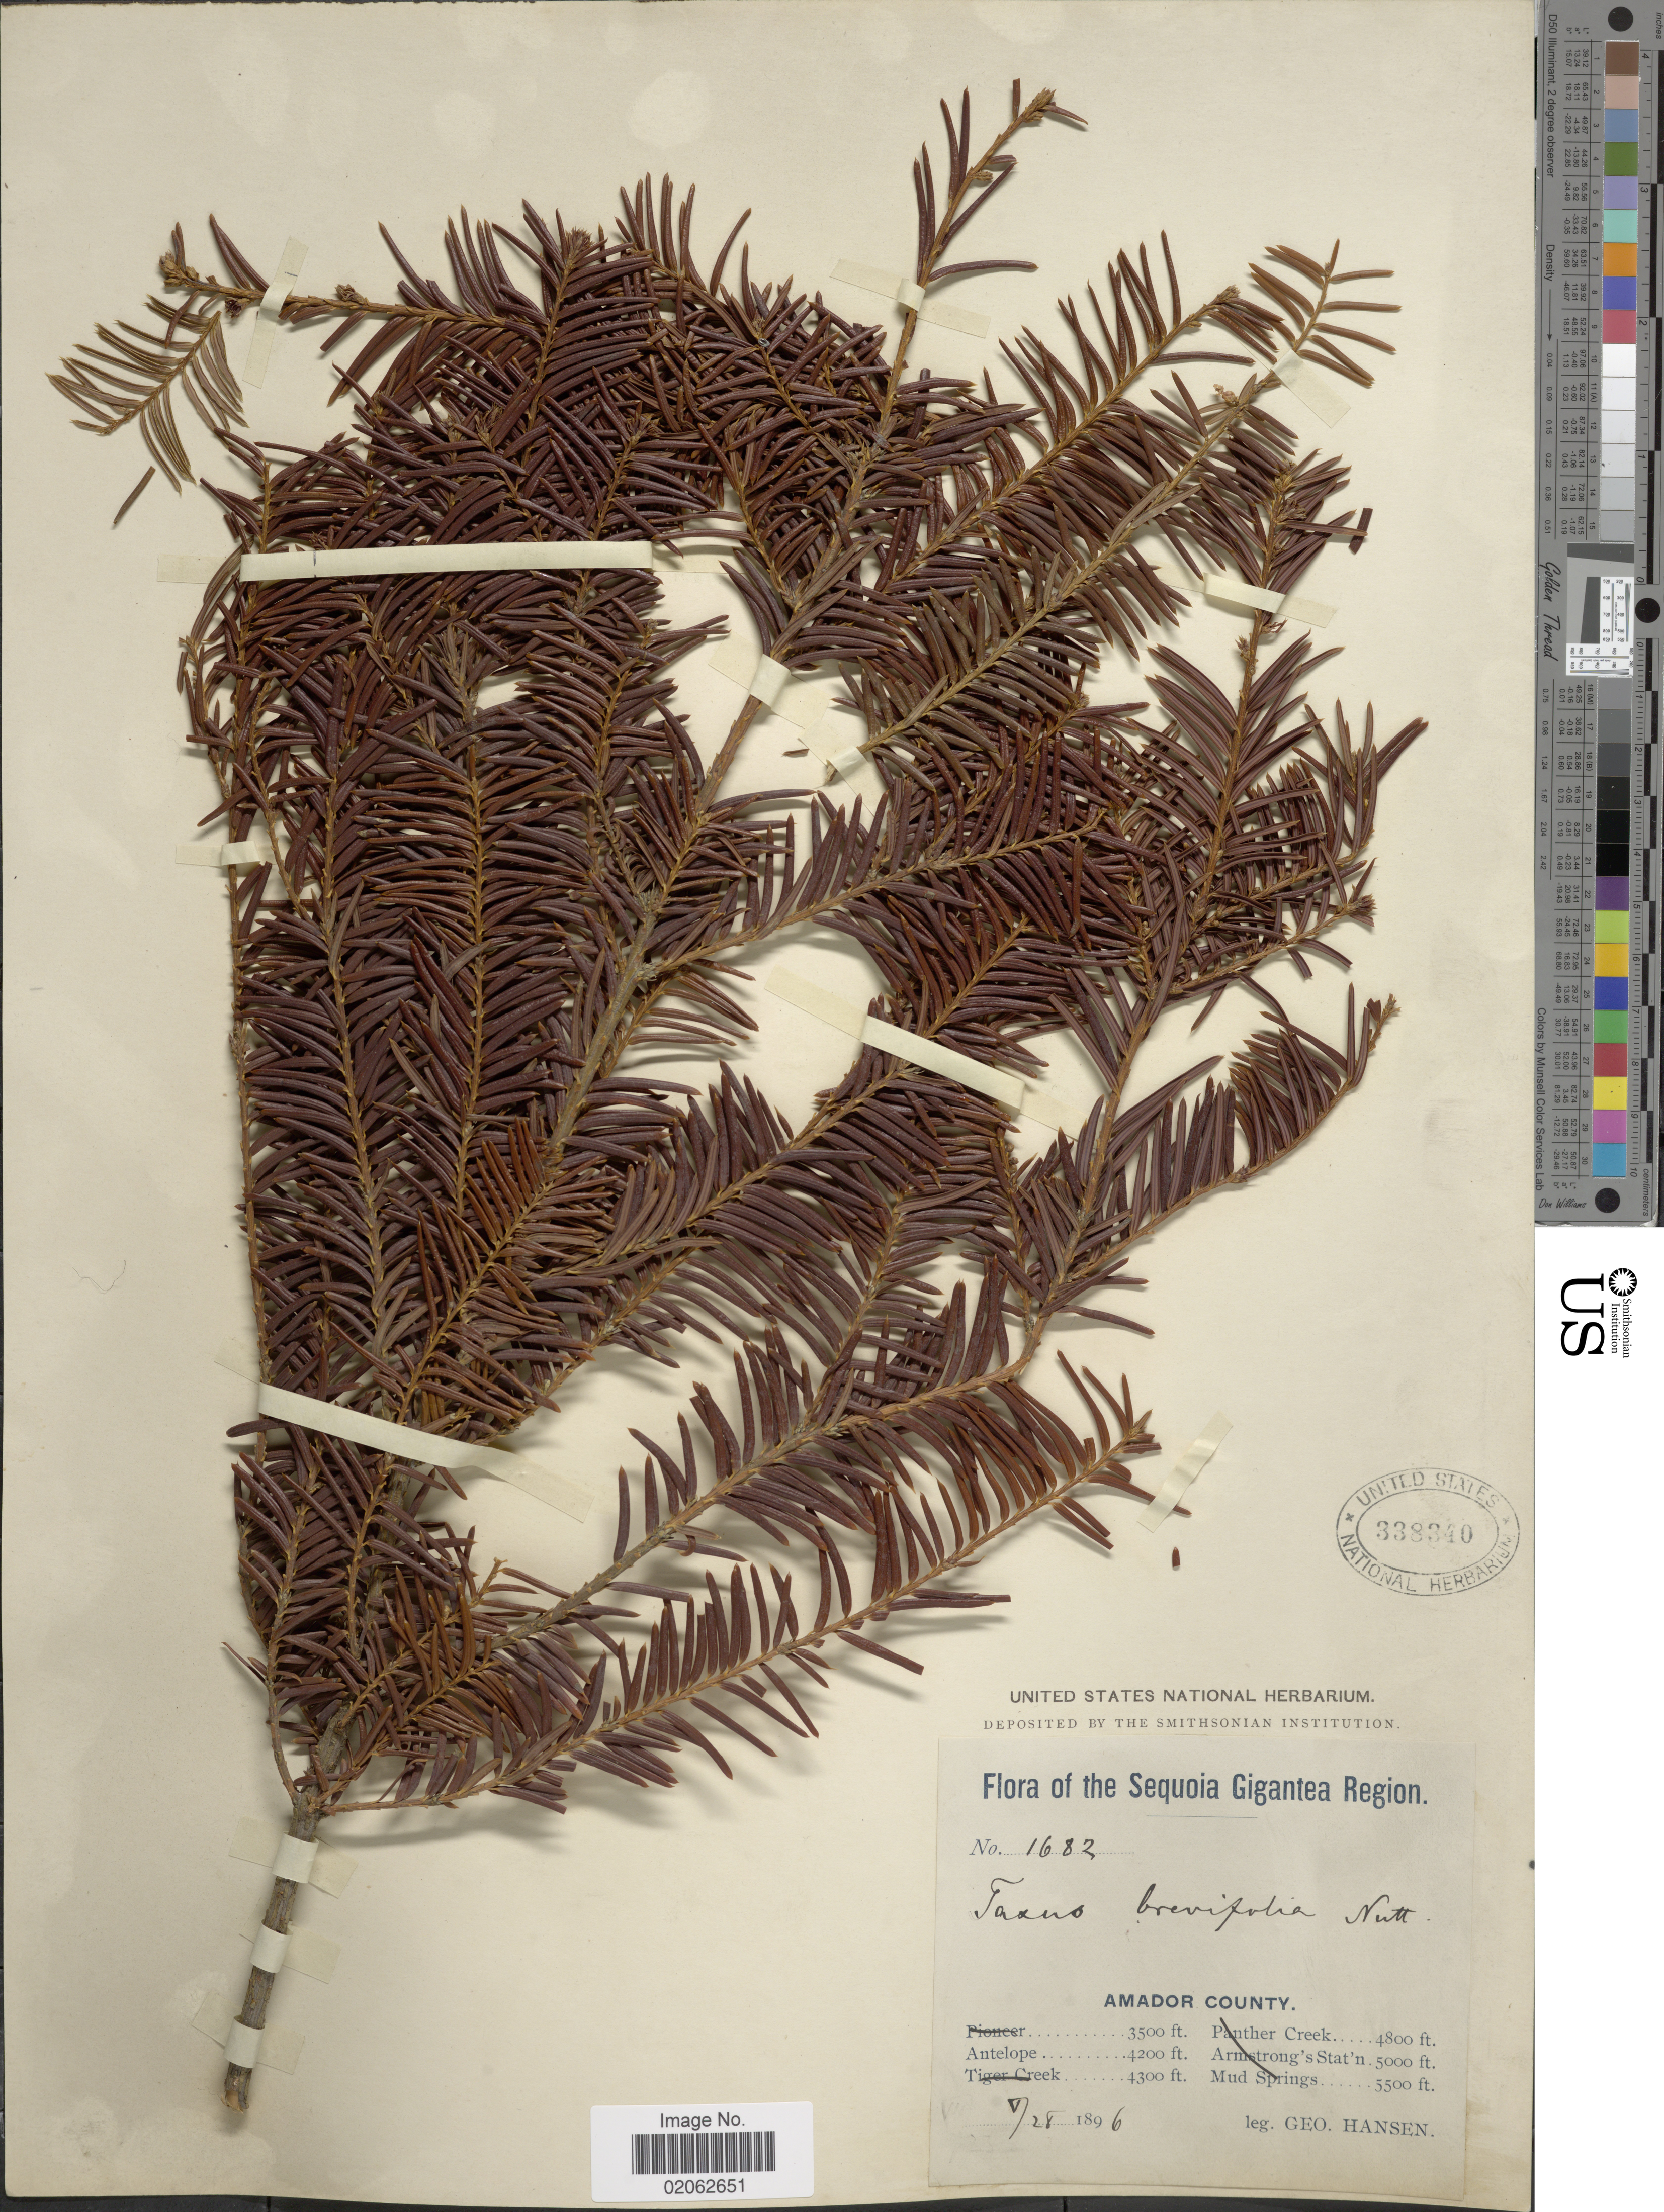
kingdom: Plantae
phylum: Tracheophyta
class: Pinopsida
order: Pinales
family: Taxaceae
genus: Taxus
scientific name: Taxus brevifolia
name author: Nutt.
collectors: G. Hansen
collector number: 1682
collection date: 1896-05-28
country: United States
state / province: California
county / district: Amador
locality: The Sequoia Gigantea Region, Amador County, Antelope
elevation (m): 1280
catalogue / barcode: US 338340